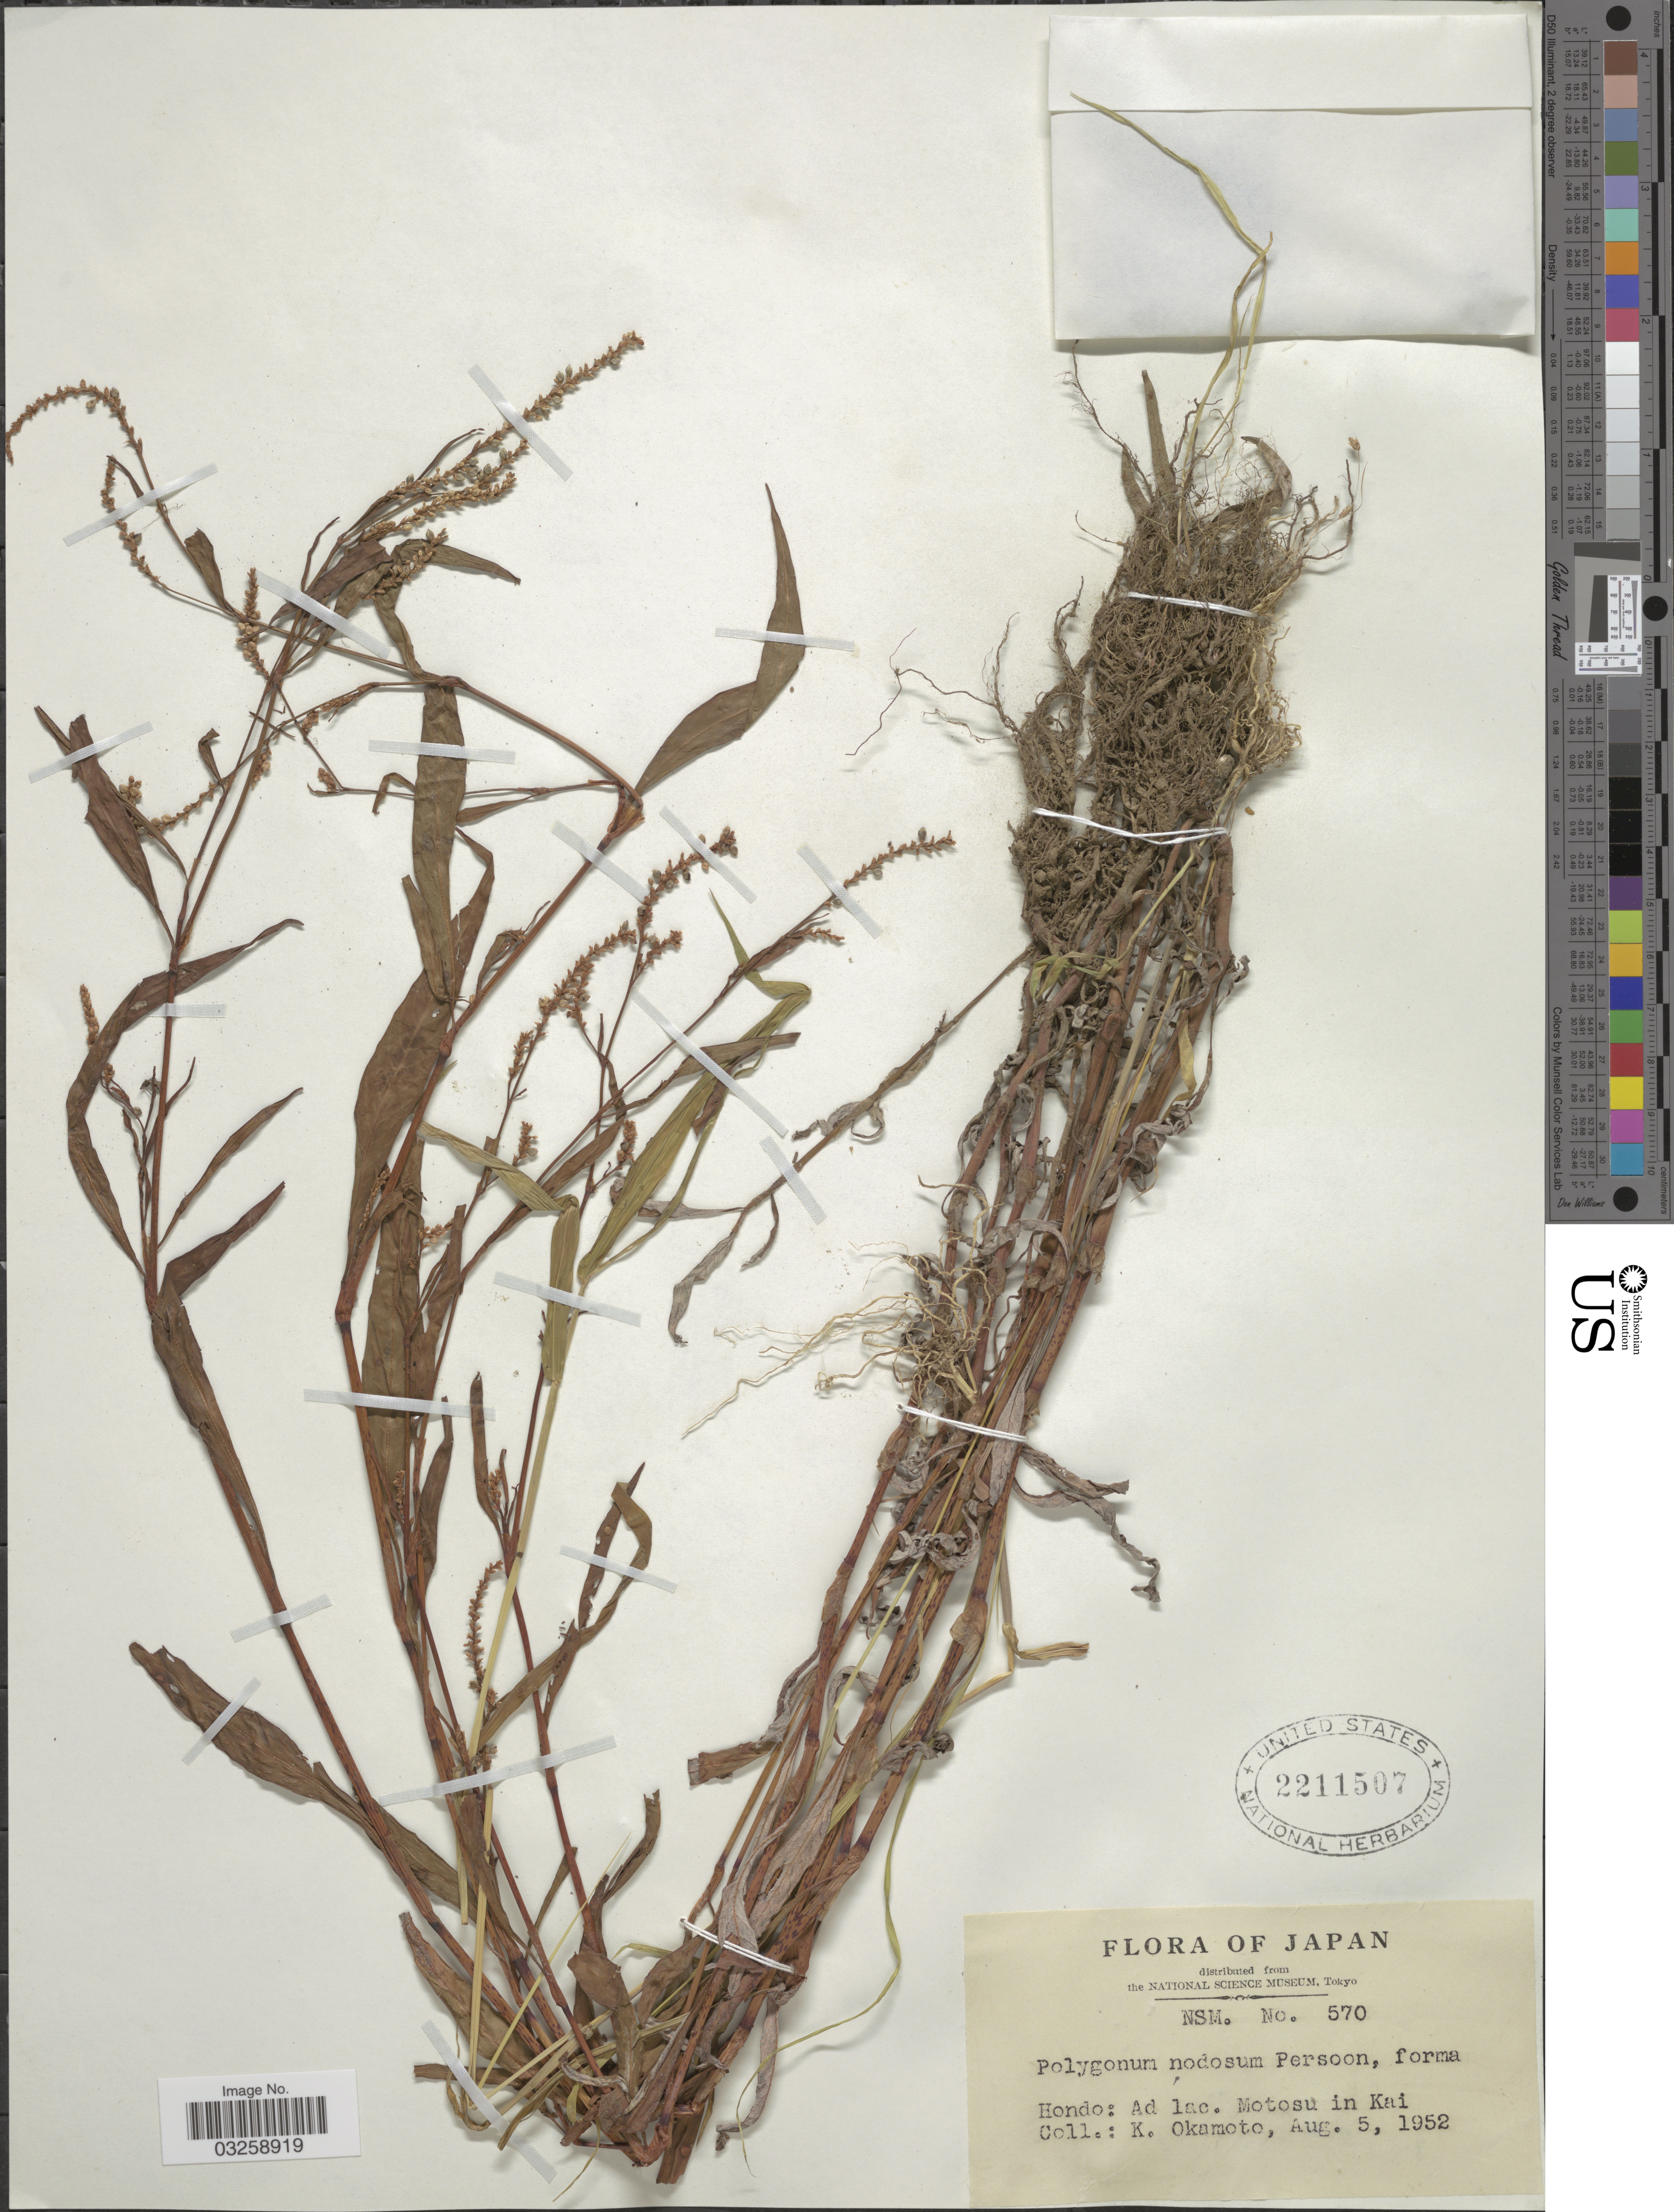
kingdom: Plantae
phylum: Tracheophyta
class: Magnoliopsida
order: Caryophyllales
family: Polygonaceae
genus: Polygonum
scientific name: Polygonum nodosum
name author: Pers.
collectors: K. Okamoto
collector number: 570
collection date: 1952-08-05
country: Japan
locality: Hondo: Ad lac. Motosu in Kai.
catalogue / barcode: US 2211507